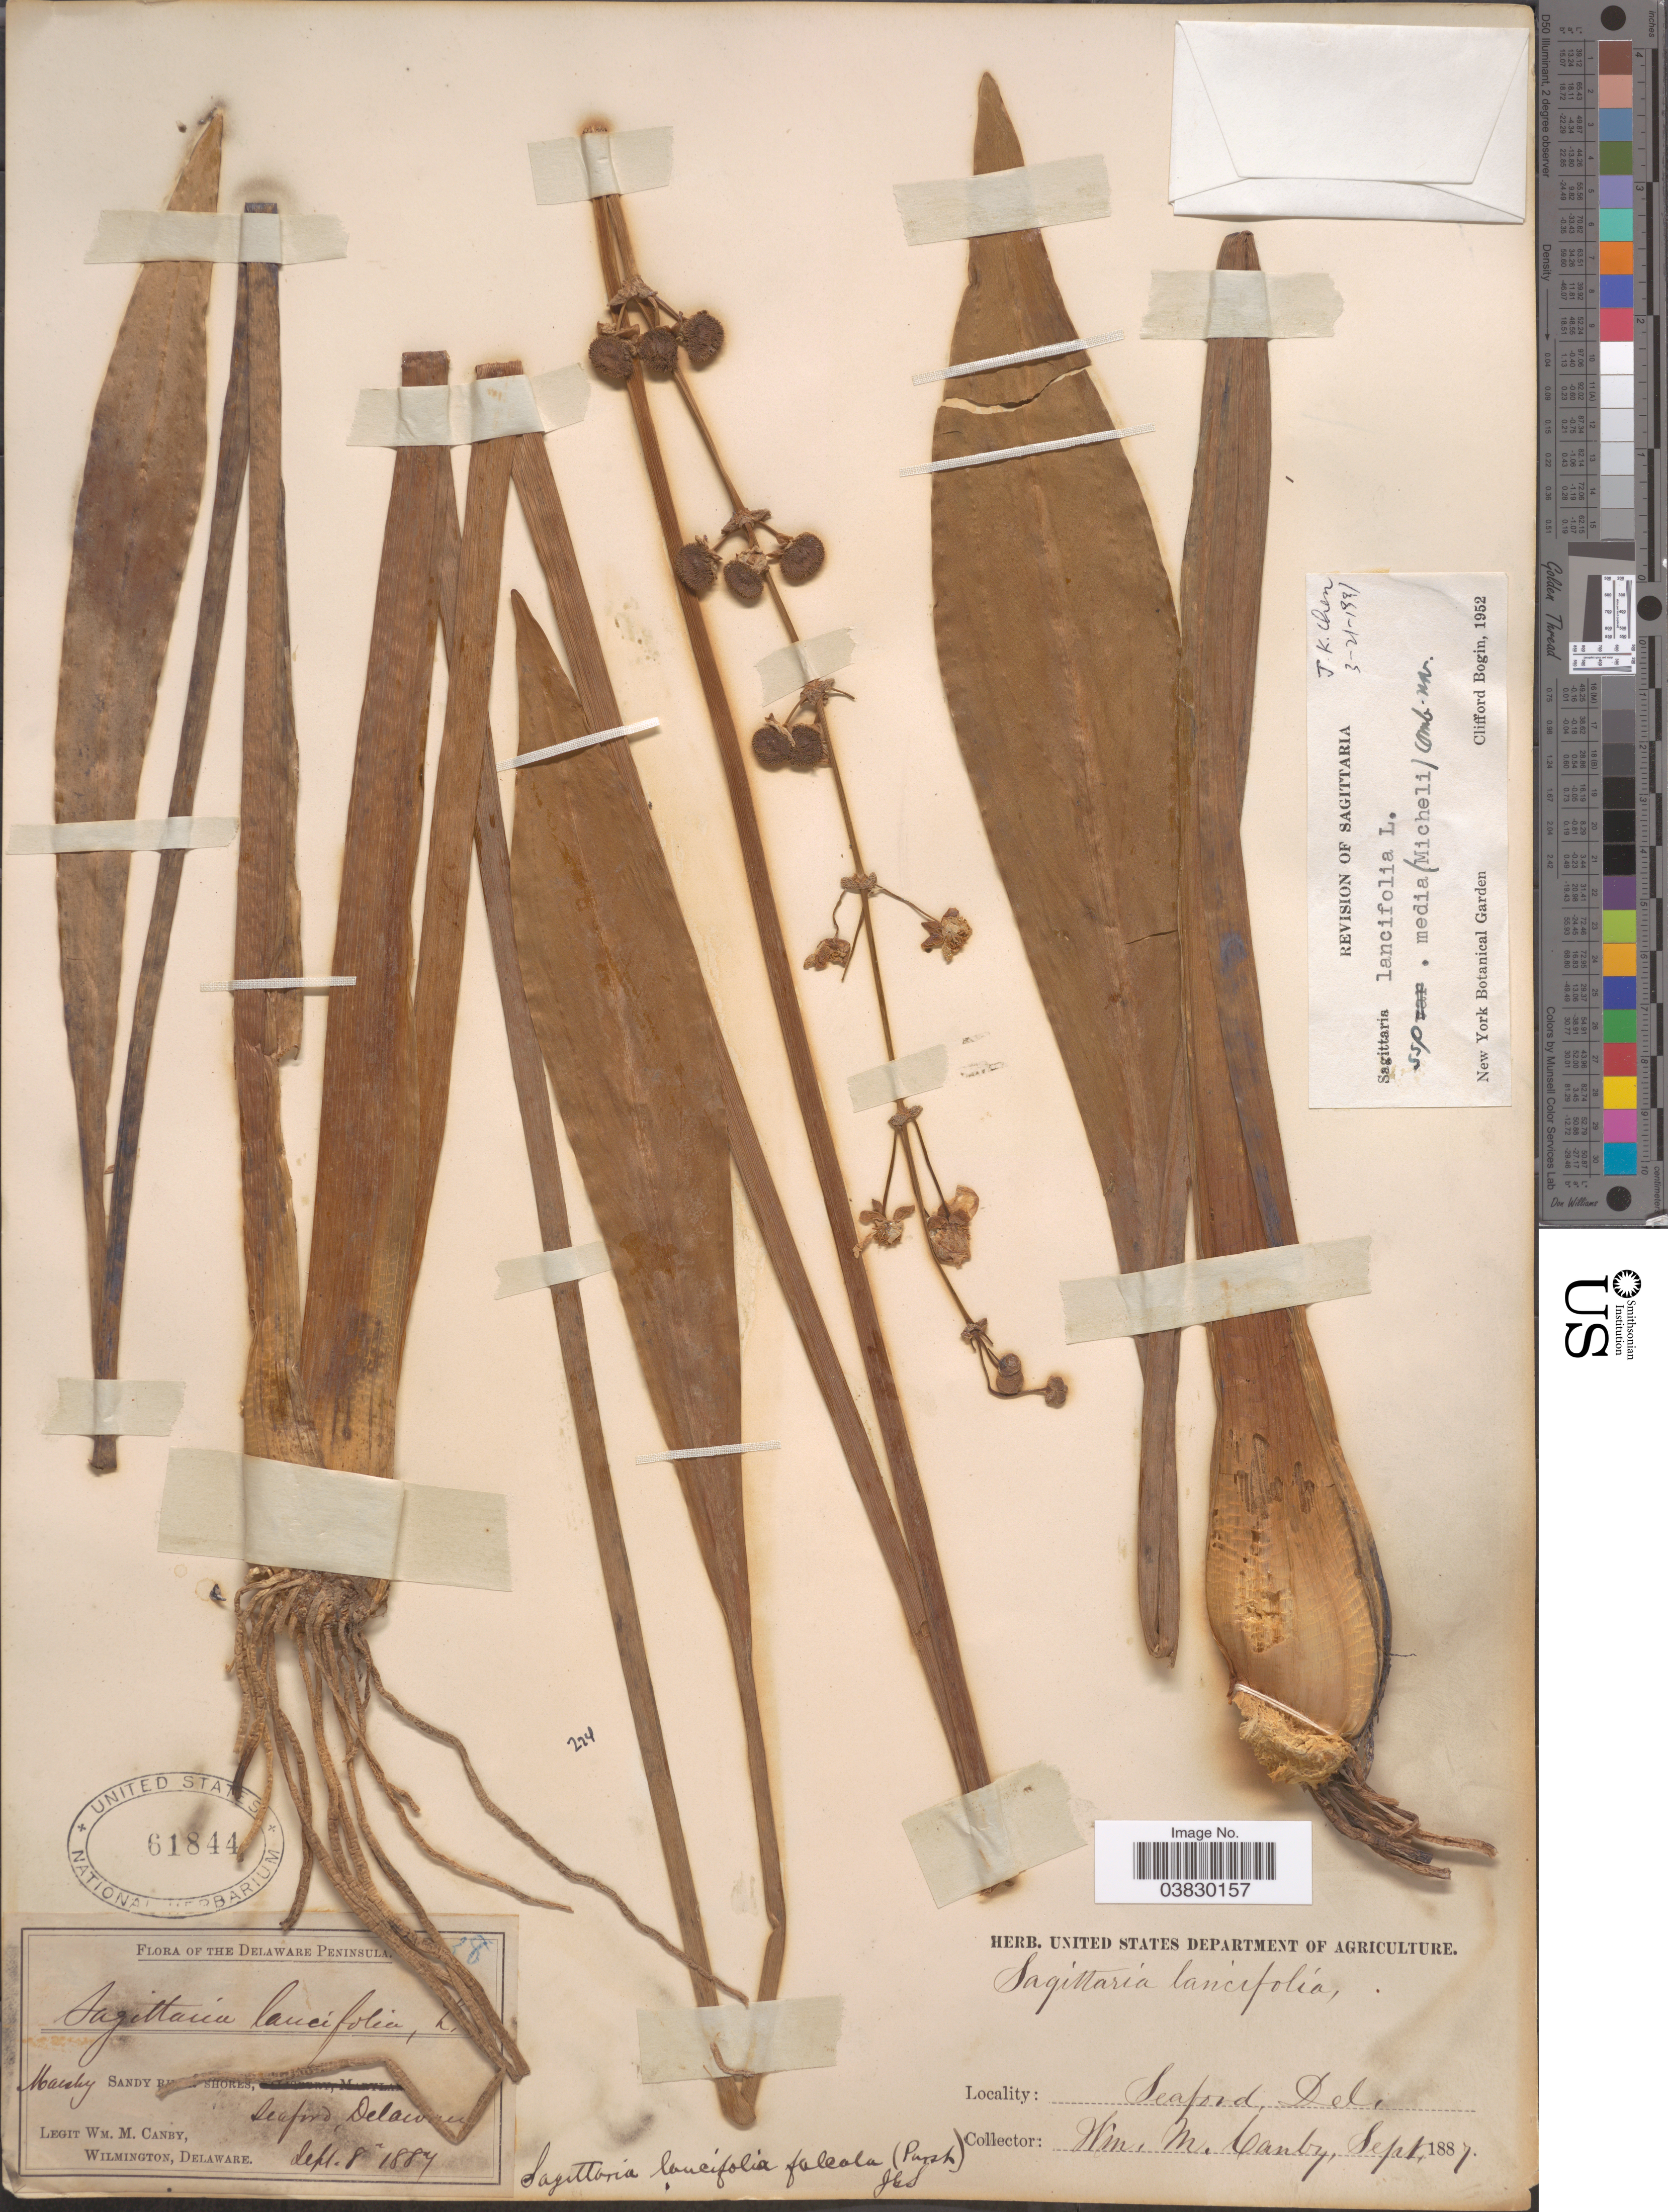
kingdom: Plantae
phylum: Tracheophyta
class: Liliopsida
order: Alismatales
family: Alismataceae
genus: Sagittaria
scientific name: Sagittaria lancifolia subsp. media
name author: (Micheli) Bogin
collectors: W. M. Canby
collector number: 38*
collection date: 1887-09-08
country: United States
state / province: Delaware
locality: The Delaware Peninsula. Seaford.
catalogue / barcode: US 61844